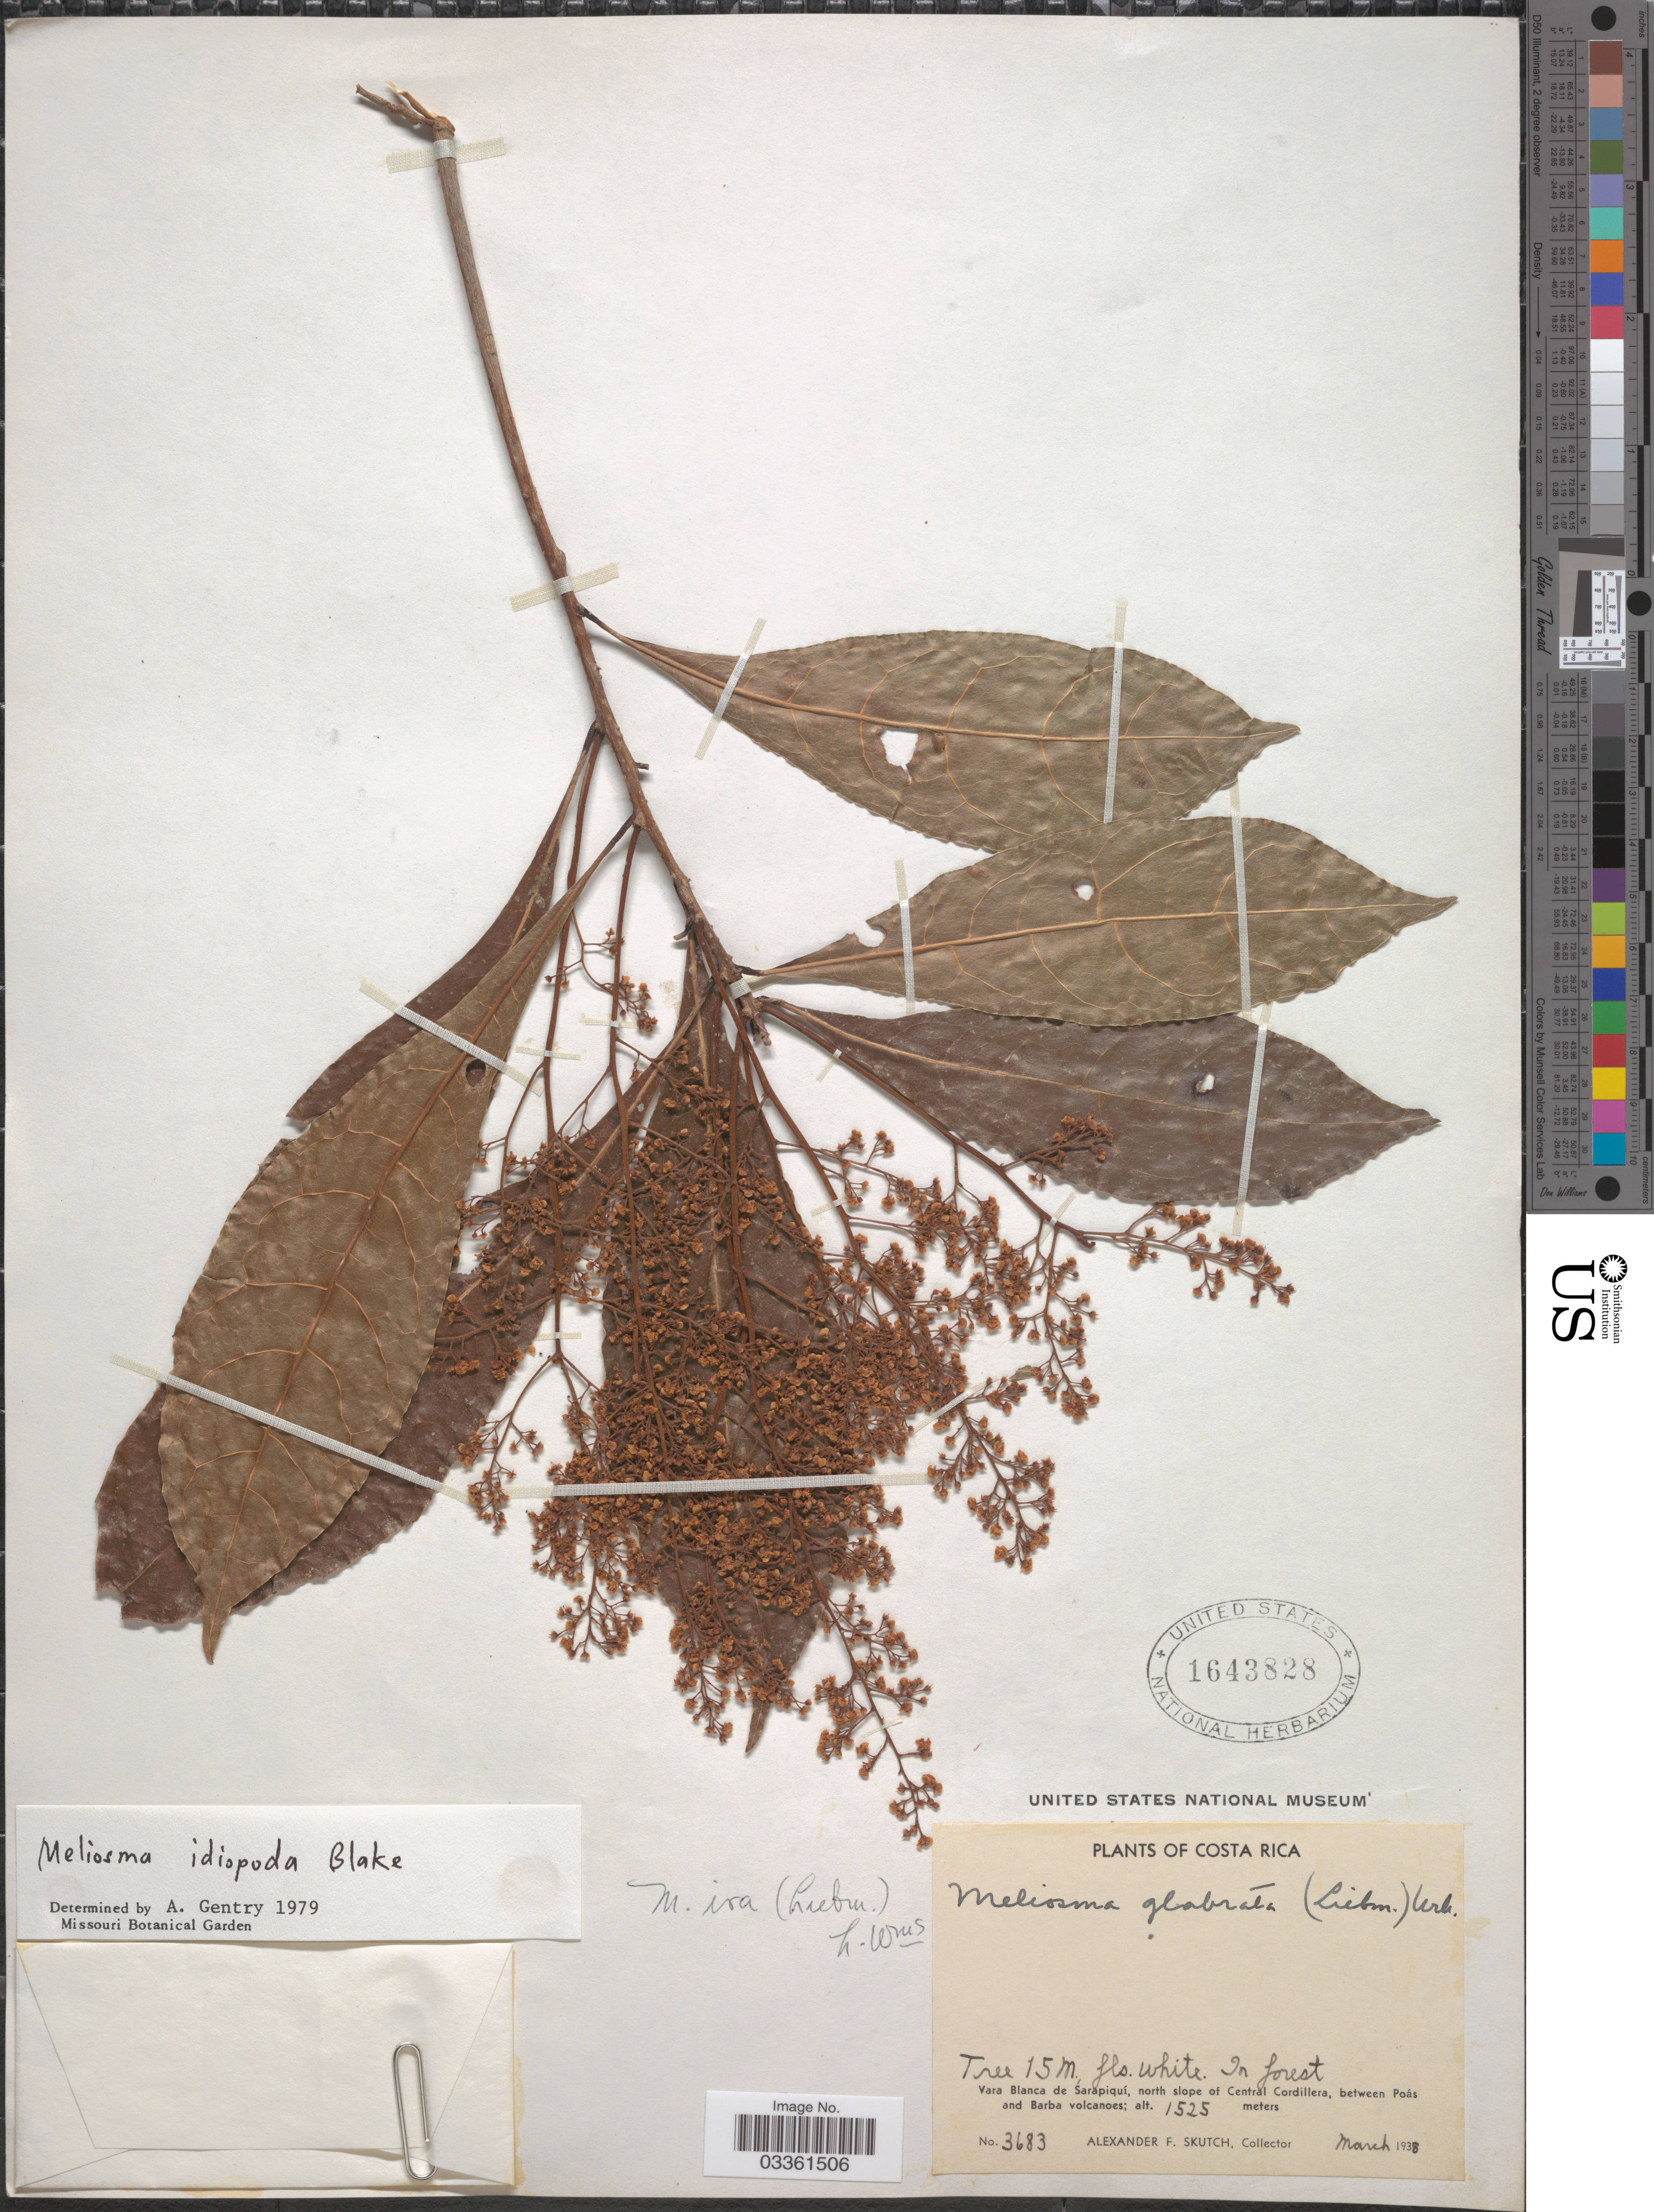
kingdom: Plantae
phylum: Tracheophyta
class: Magnoliopsida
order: Proteales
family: Sabiaceae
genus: Meliosma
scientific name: Meliosma idiopoda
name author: S.F. Blake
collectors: A. F. Skutch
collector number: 3683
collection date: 1938-03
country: Costa Rica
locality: Vara Blanca de Sarapiquí, north slope of Central Cordillera, between Poás and Barba volcanoes.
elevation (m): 1525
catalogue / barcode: US 1643828